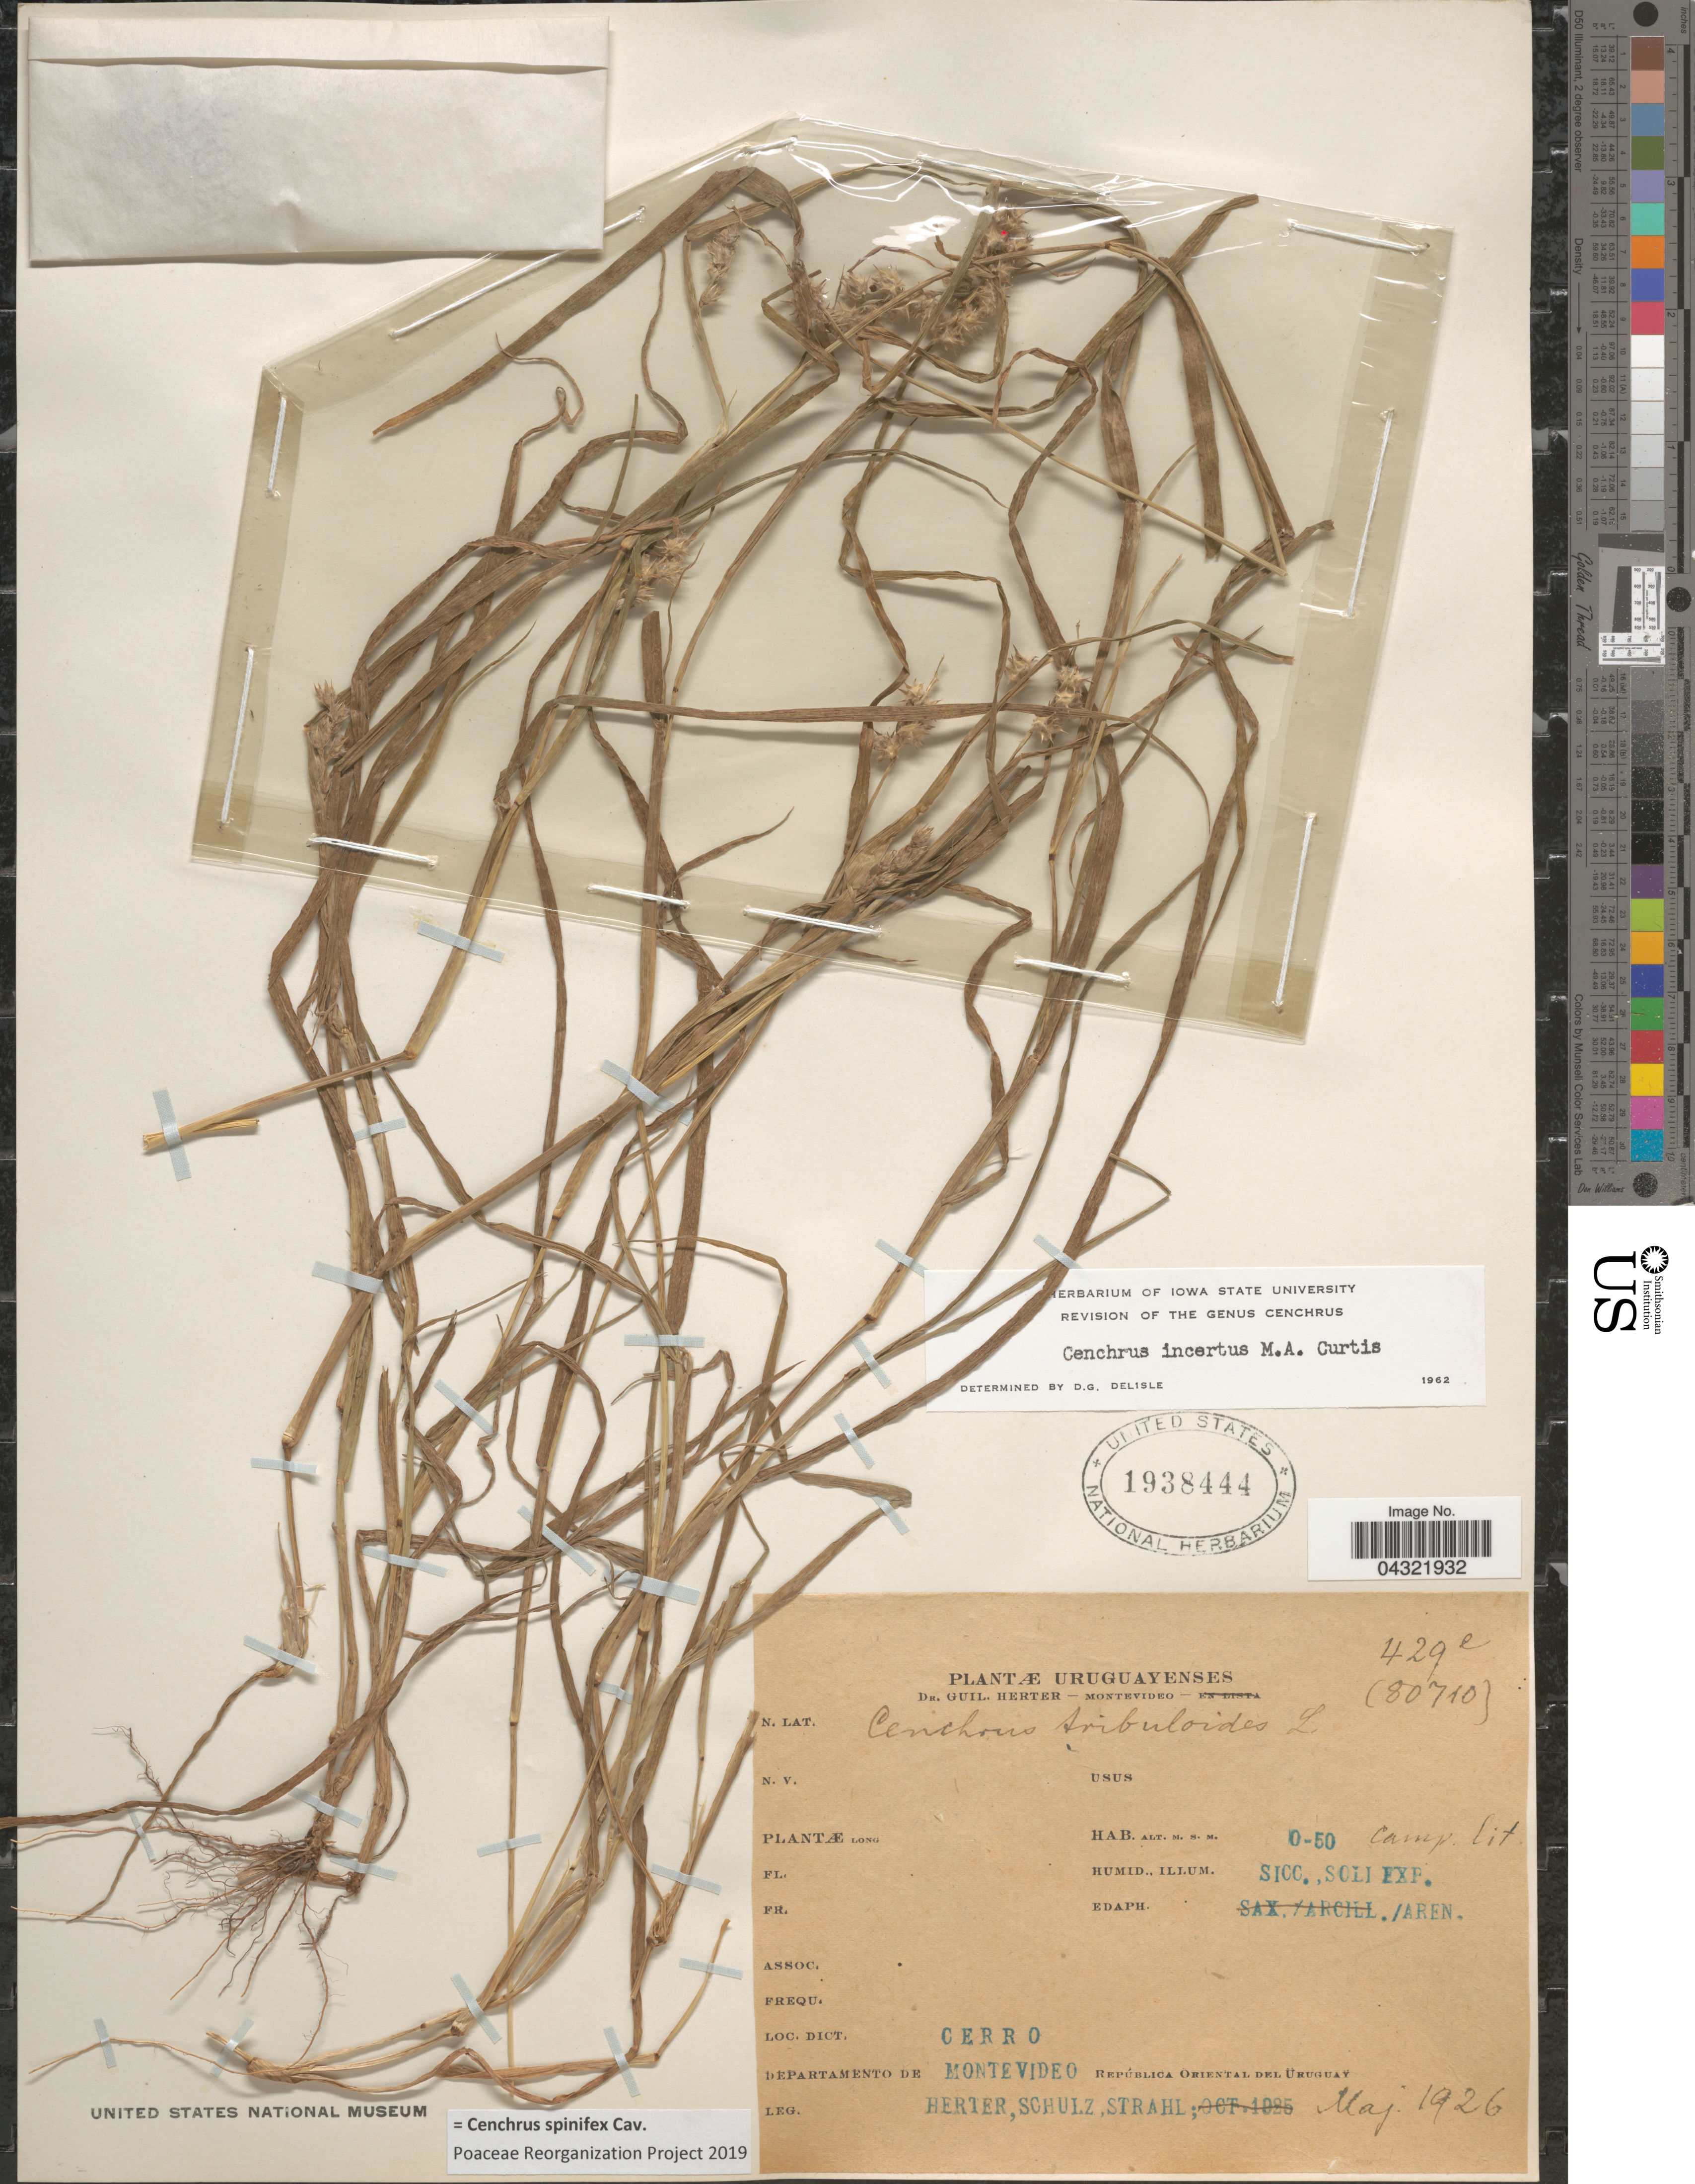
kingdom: Plantae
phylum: Tracheophyta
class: Liliopsida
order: Poales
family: Poaceae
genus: Cenchrus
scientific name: Cenchrus spinifex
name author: Cav.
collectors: G. Herter, Schulz, -- & -. Strahl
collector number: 429e(80710)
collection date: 1926-05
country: Uruguay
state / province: Montevideo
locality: Loc. Dict. Cerro. Departamento de Montevideo. República Oriental del Uruguay.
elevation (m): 0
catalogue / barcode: US 1938444